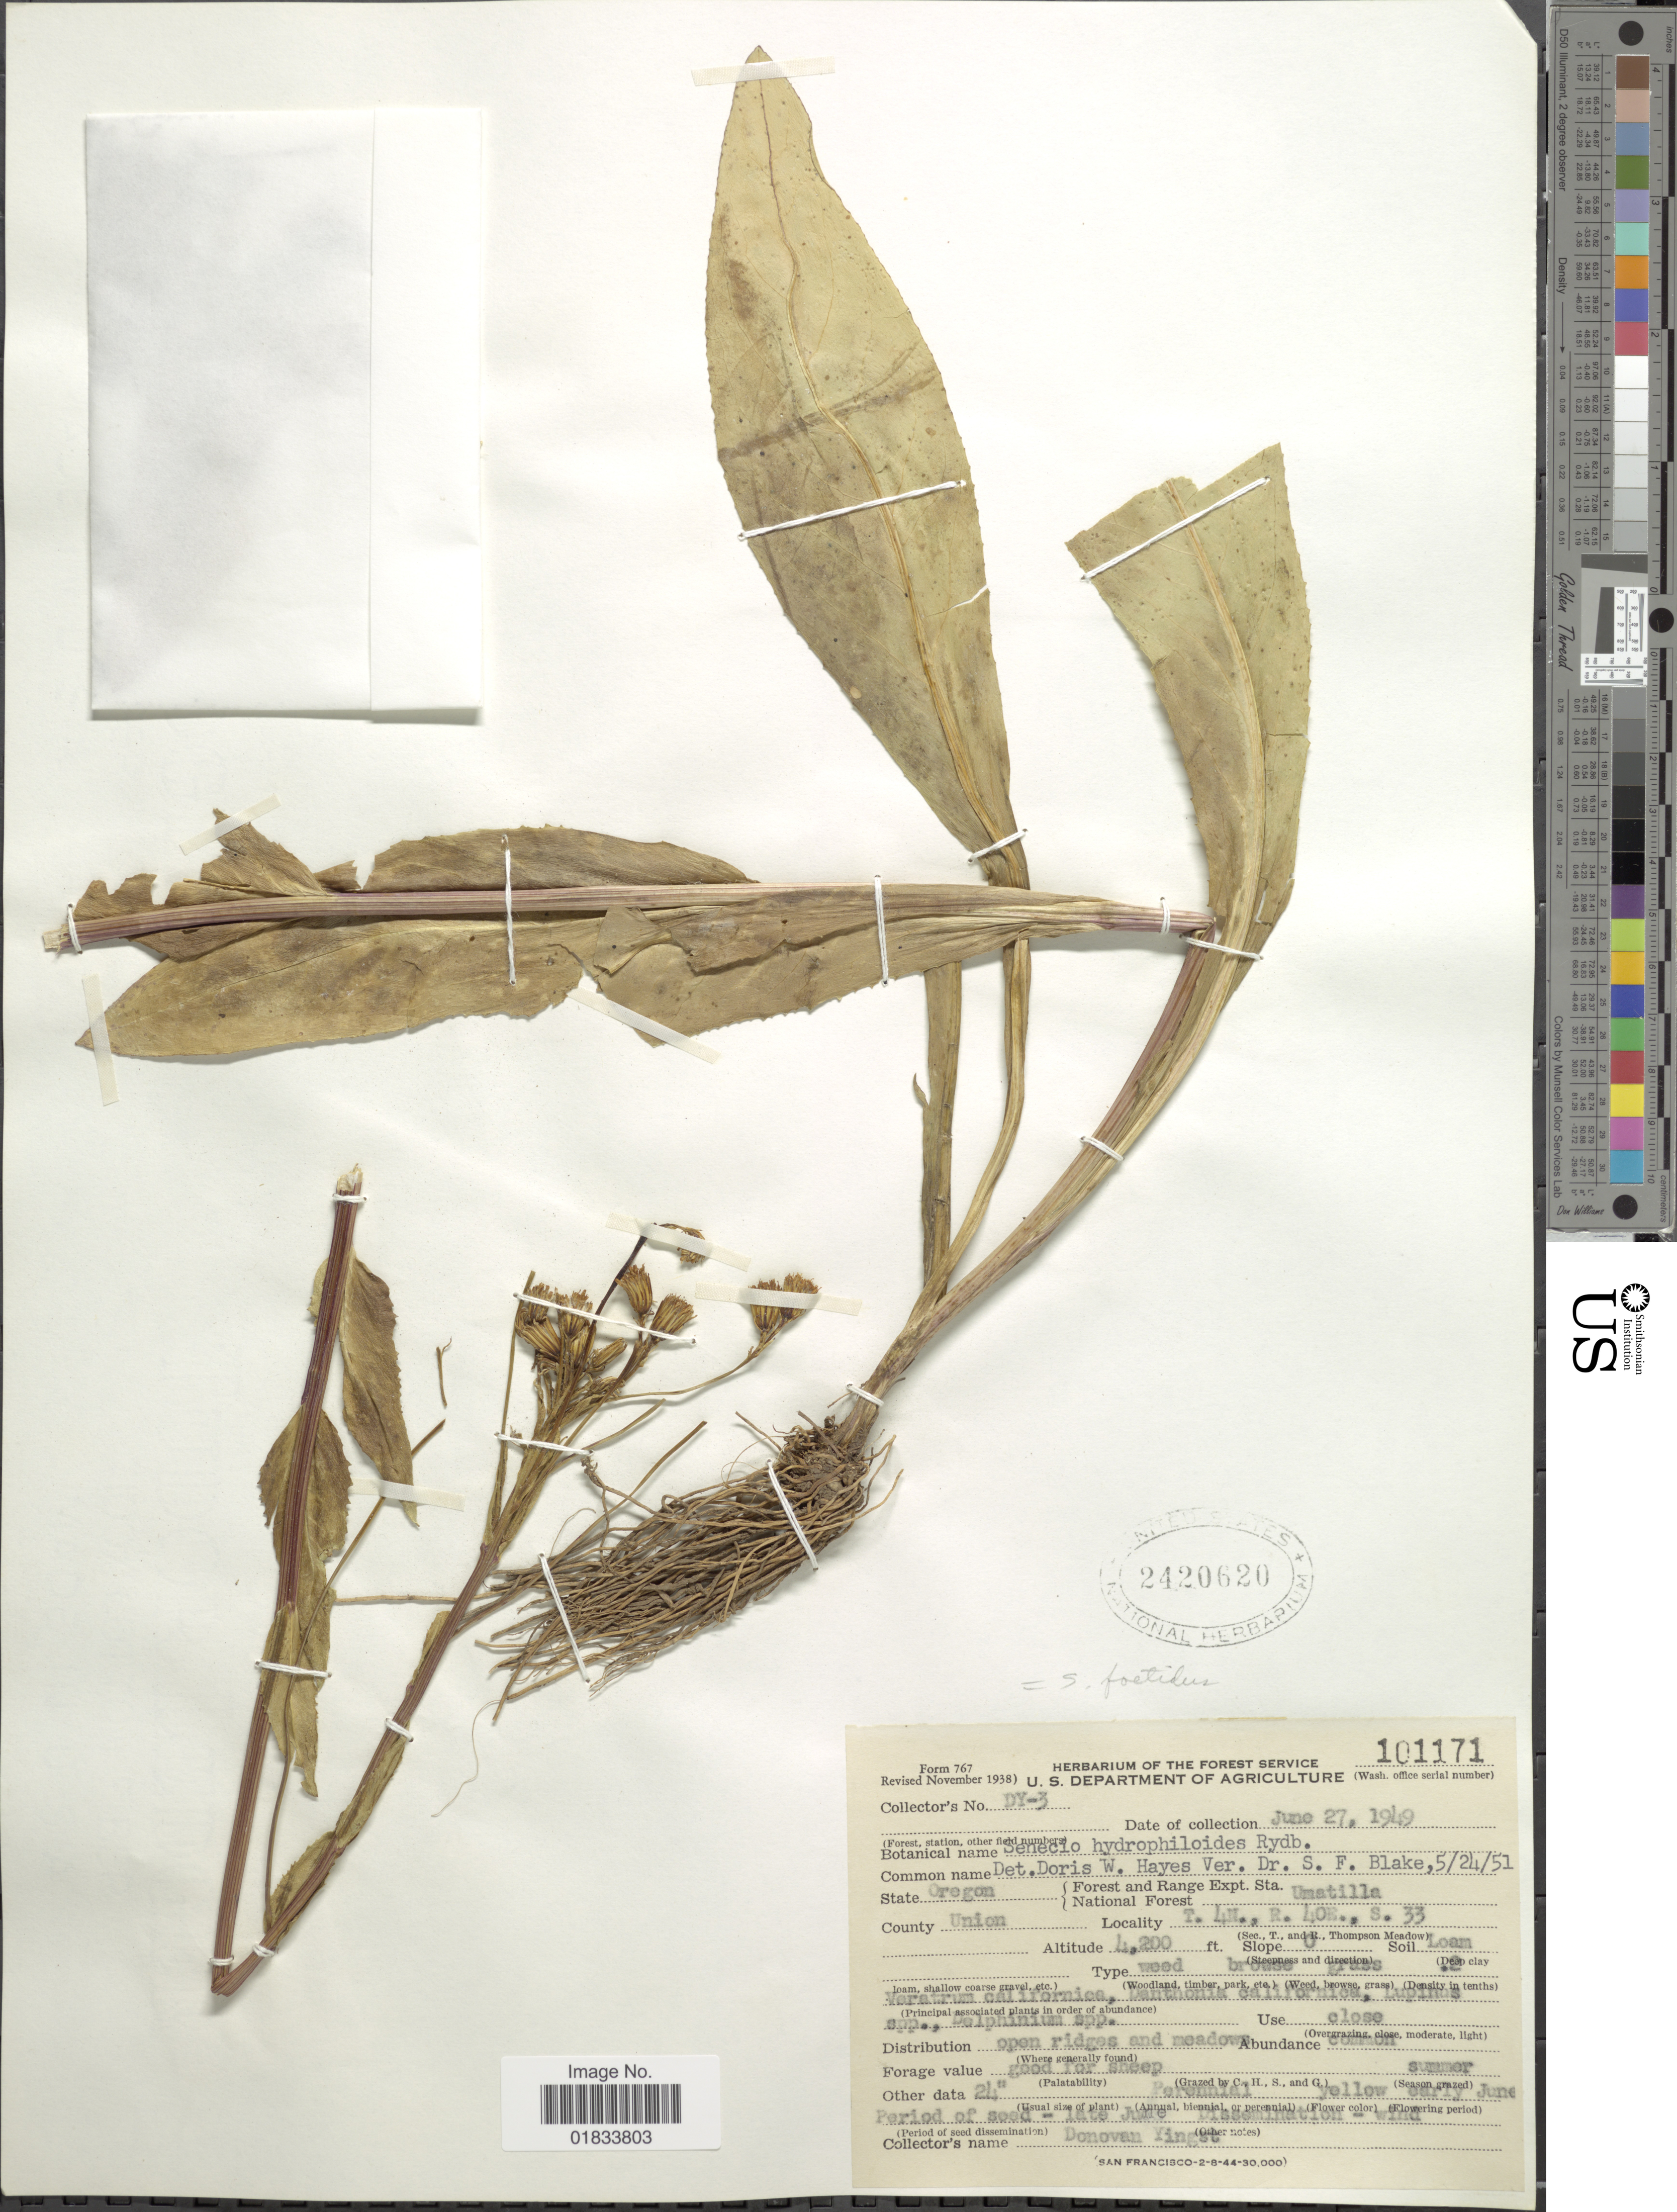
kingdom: Plantae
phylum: Tracheophyta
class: Magnoliopsida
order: Asterales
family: Asteraceae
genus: Senecio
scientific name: Senecio hydrophiloides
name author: Rydb.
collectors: D. Yingst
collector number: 101171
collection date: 1949-06-27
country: United States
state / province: Oregon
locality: Umatilla, County Union, T4N, R40EW S33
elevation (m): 1280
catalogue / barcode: US 2420620